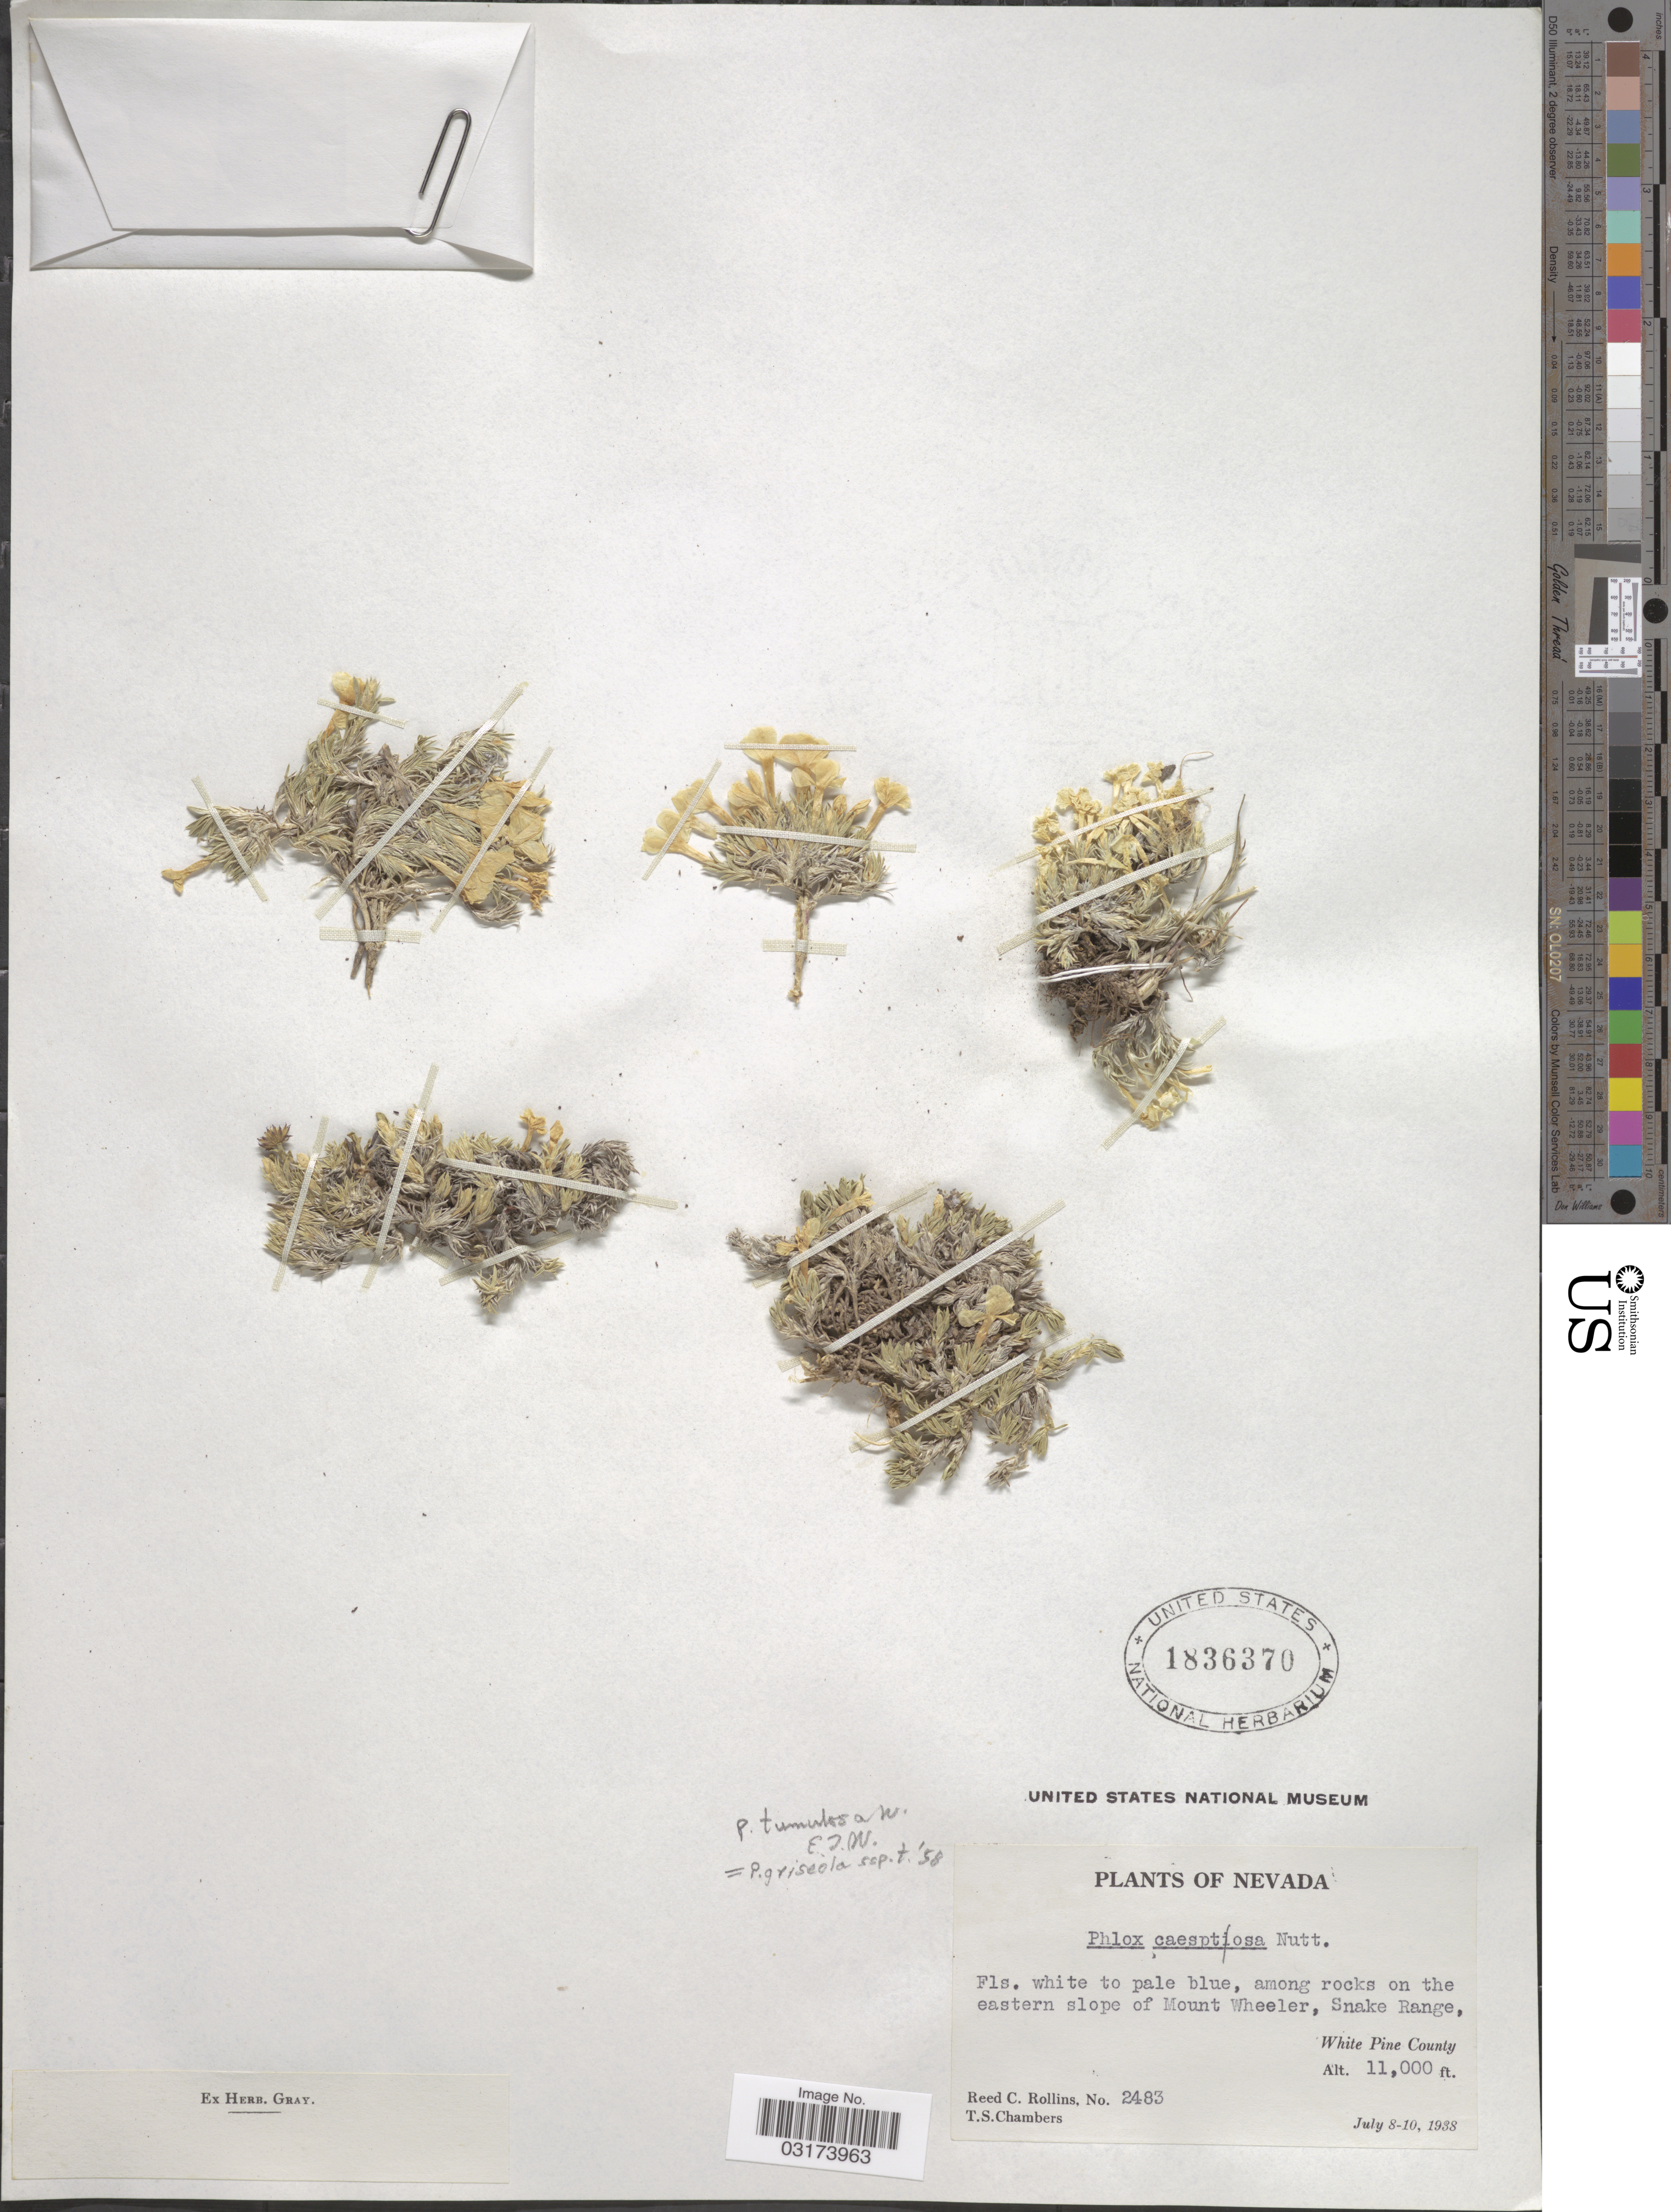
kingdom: Plantae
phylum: Tracheophyta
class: Magnoliopsida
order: Ericales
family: Polemoniaceae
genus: Phlox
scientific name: Phlox condensata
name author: (A. Gray) E.E. Nelson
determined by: Mayfield, M. H.; Ferguson, C. J.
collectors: R. C. Rollins & T. Chambers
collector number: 2483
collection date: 1938-07-08/1938-07-10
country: United States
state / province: Nevada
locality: Among rocks on the eastern slope of Mount Wheeler, Snake Range, White Pine County.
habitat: among rocks on eastern slope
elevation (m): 3353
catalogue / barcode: US 1836370